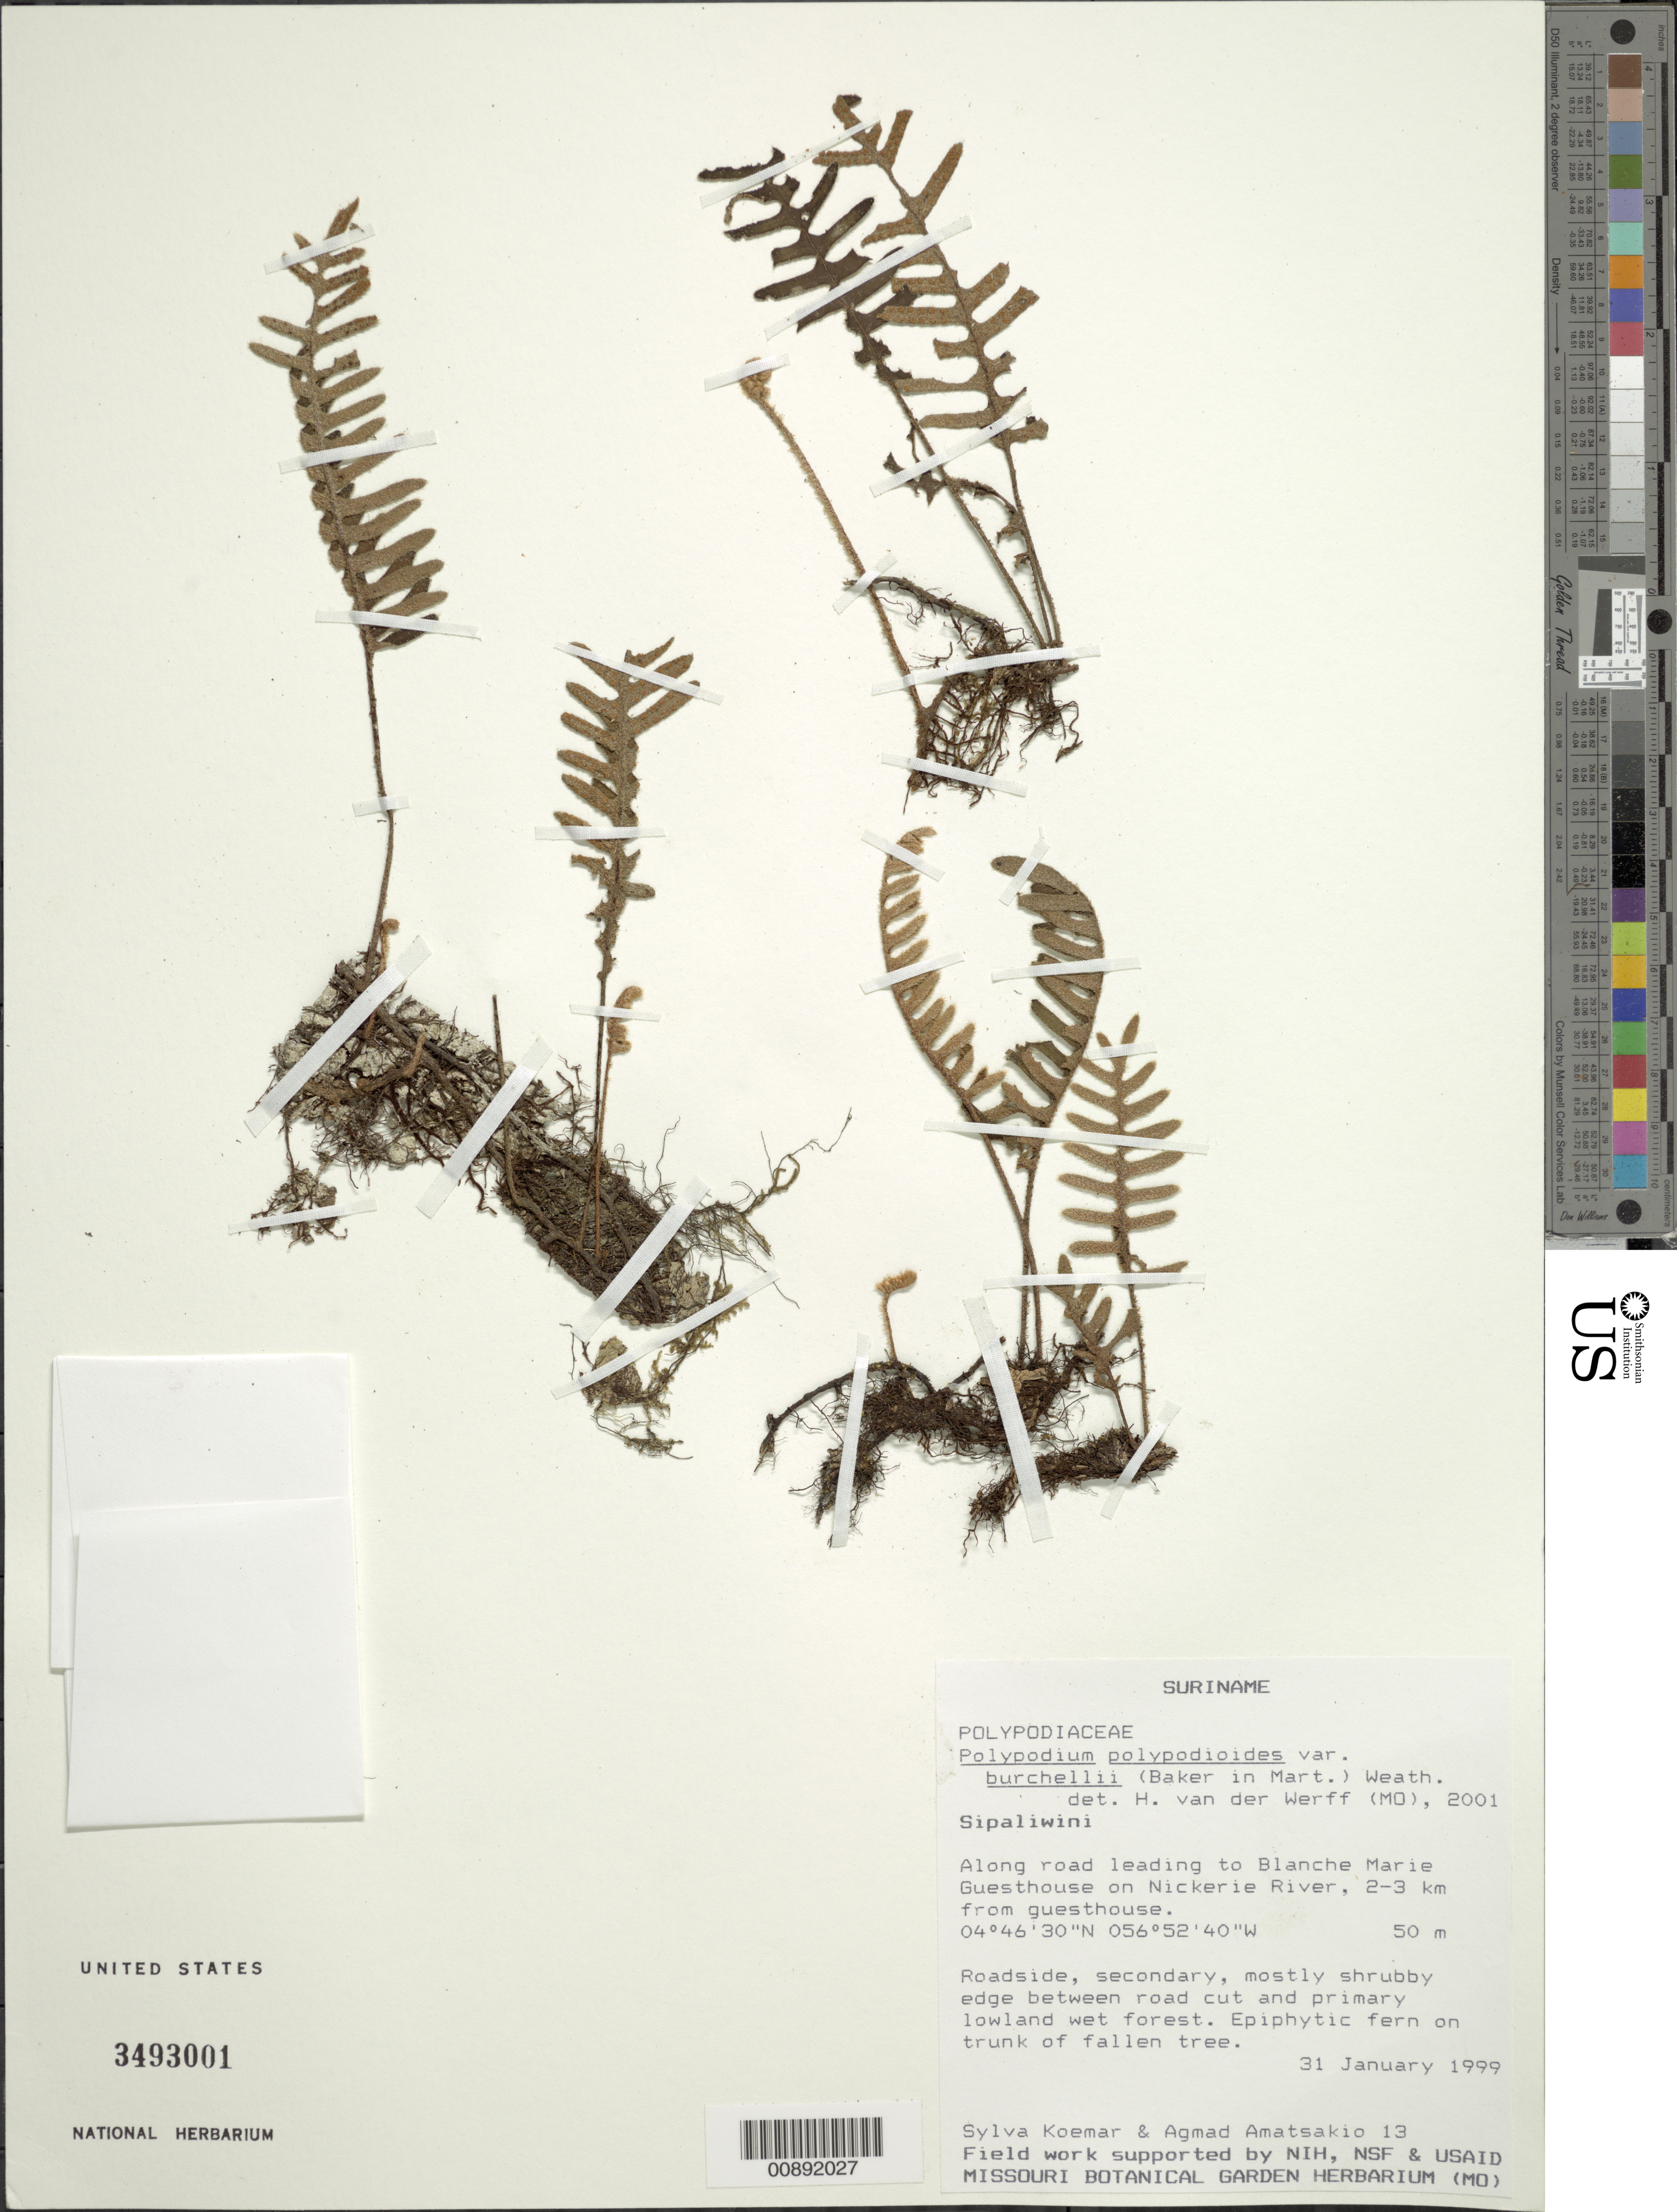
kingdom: Plantae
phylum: Tracheophyta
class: Polypodiopsida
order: Polypodiales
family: Polypodiaceae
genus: Pleopeltis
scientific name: Pleopeltis polypodioides var. burchellii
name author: (Baker) A.R. Sm.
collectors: S. Koemar & A. Amatsakio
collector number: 13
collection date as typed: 31-Jan-99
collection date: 1999-01-31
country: Suriname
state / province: Sipaliwini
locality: Blanche Marie Guesthouse on Nickerie River; 2-3 km from guesthouse along road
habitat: Roadside, secondary, mostly shrubby edge between road cut and primary lowland wet forest; fern on trunk of fallen tree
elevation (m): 50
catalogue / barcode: US 3493001